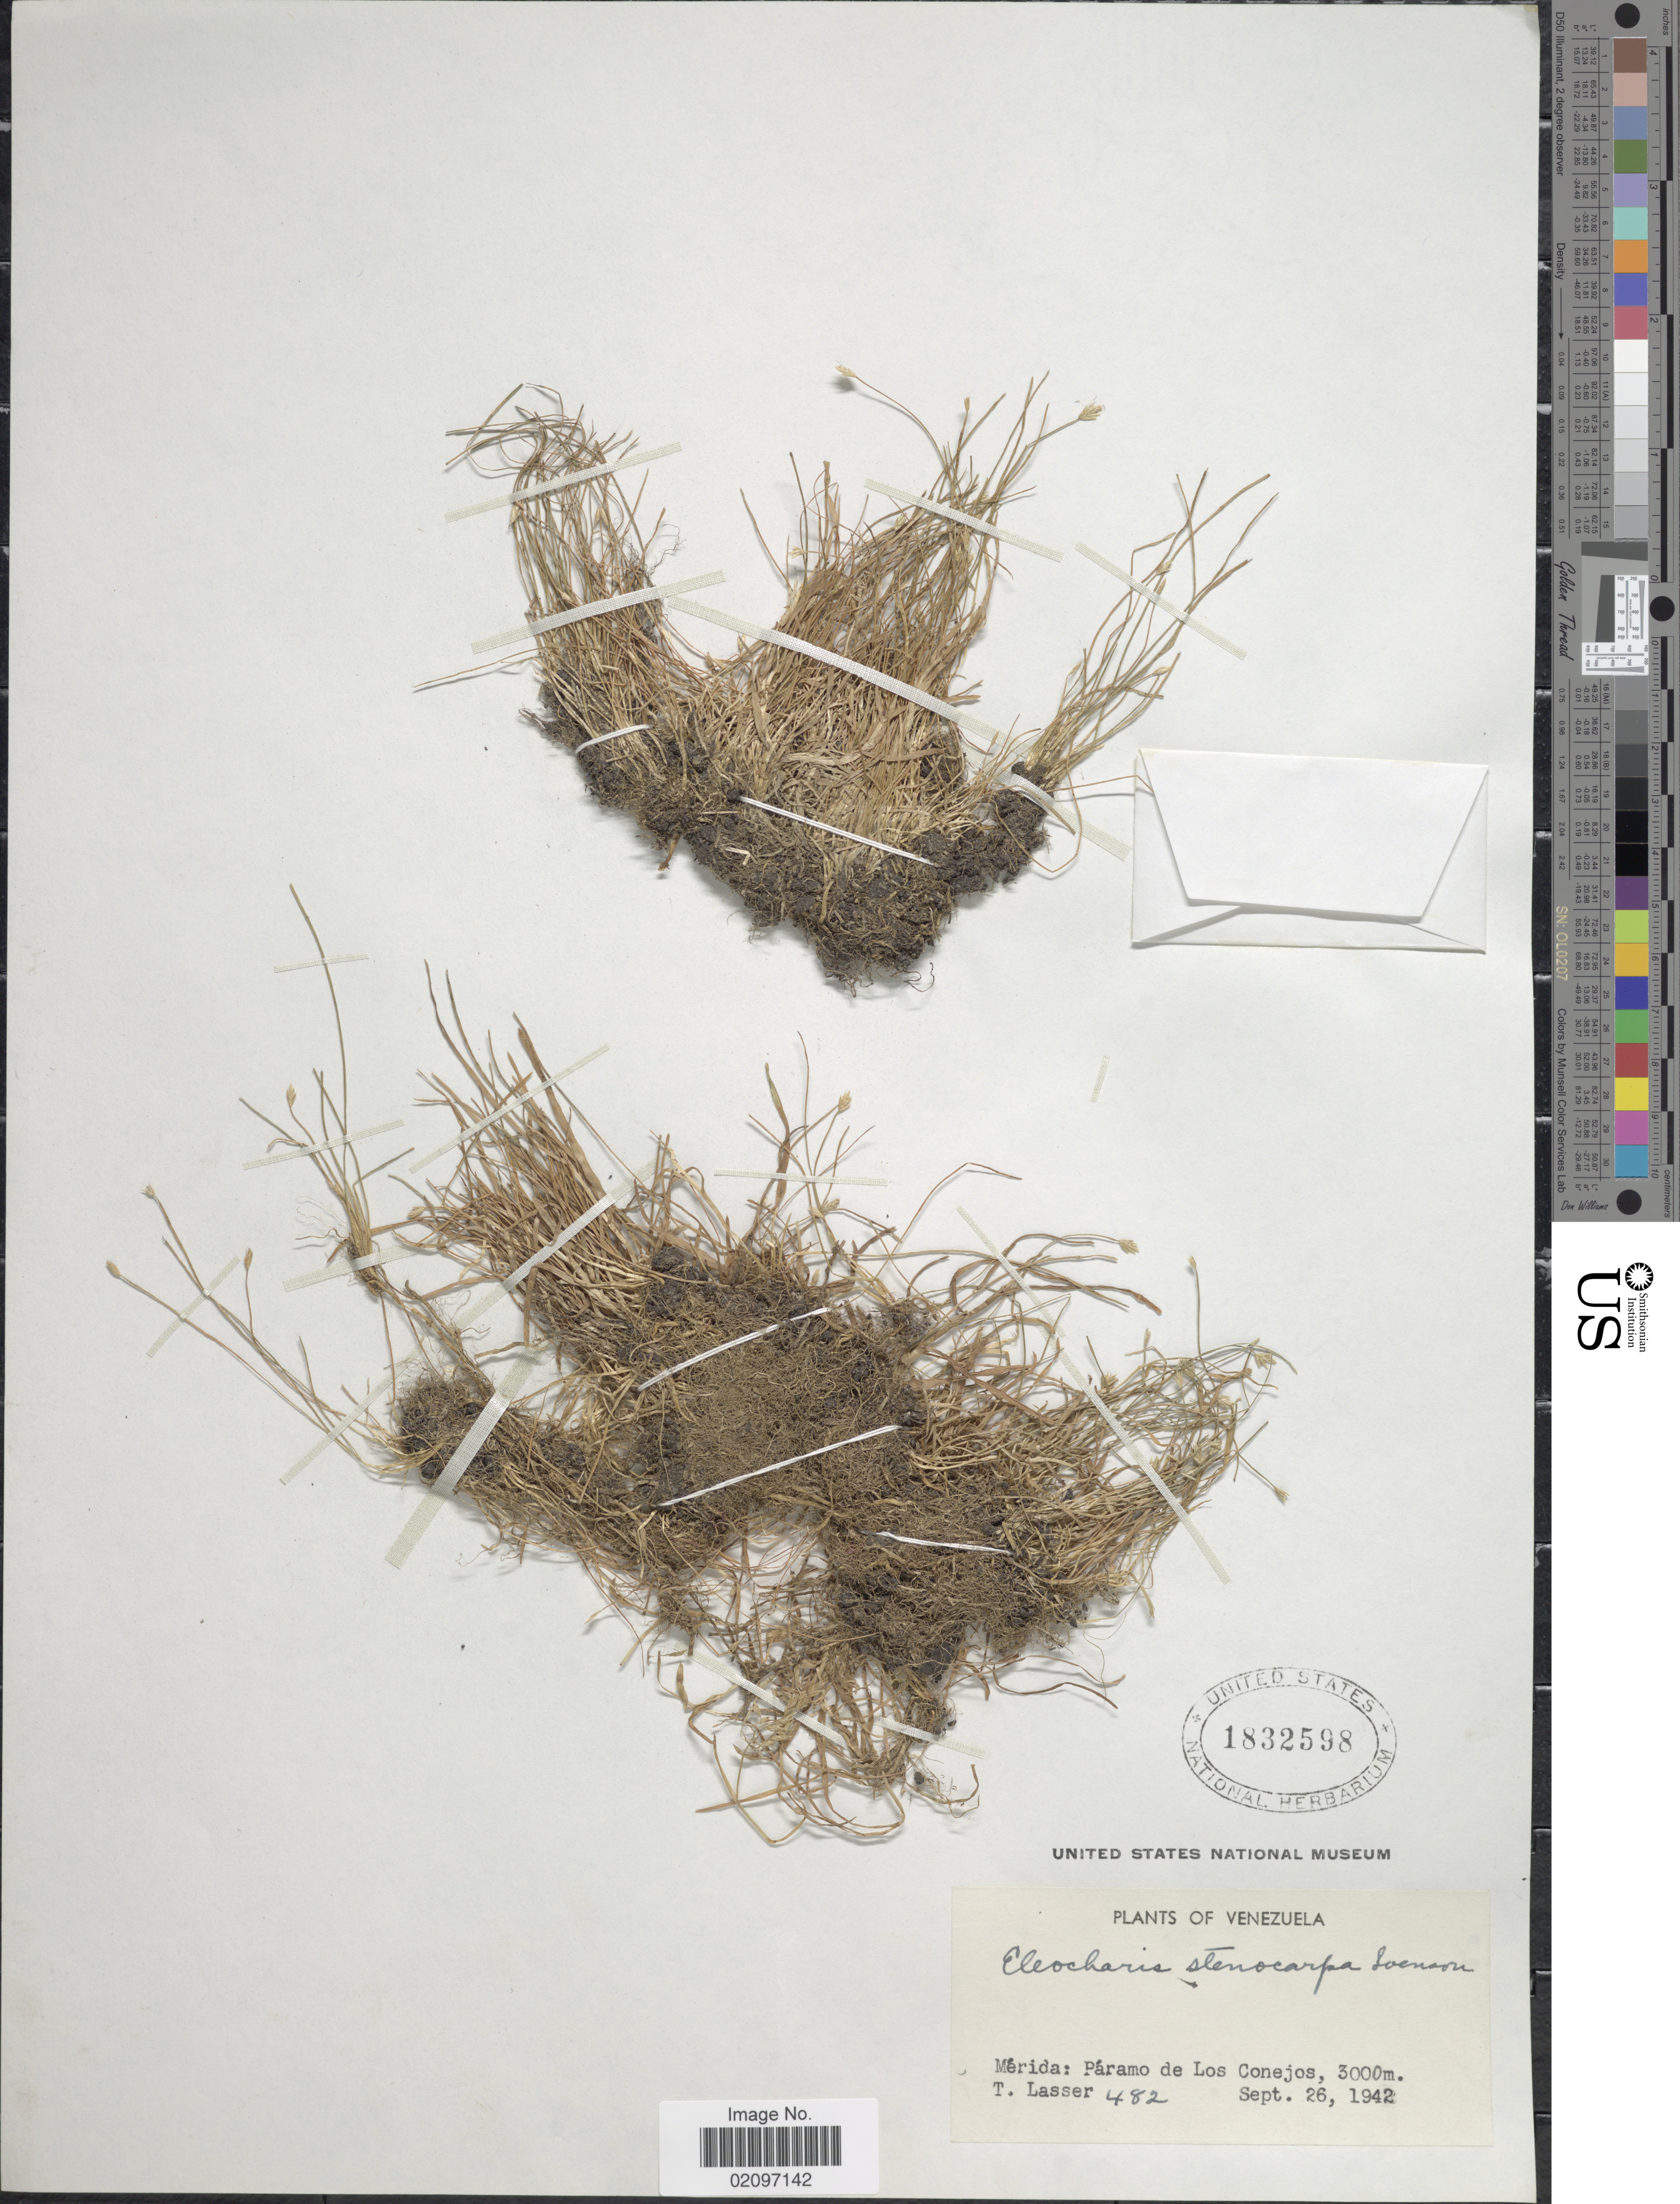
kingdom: Plantae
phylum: Tracheophyta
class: Liliopsida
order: Poales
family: Cyperaceae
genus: Eleocharis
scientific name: Eleocharis stenocarpa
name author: Svenson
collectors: T. Lasser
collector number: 482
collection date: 1942-09-26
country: Venezuela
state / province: Mérida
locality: Merida: Paramo de Los Conejos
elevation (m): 3000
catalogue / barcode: US 1832598